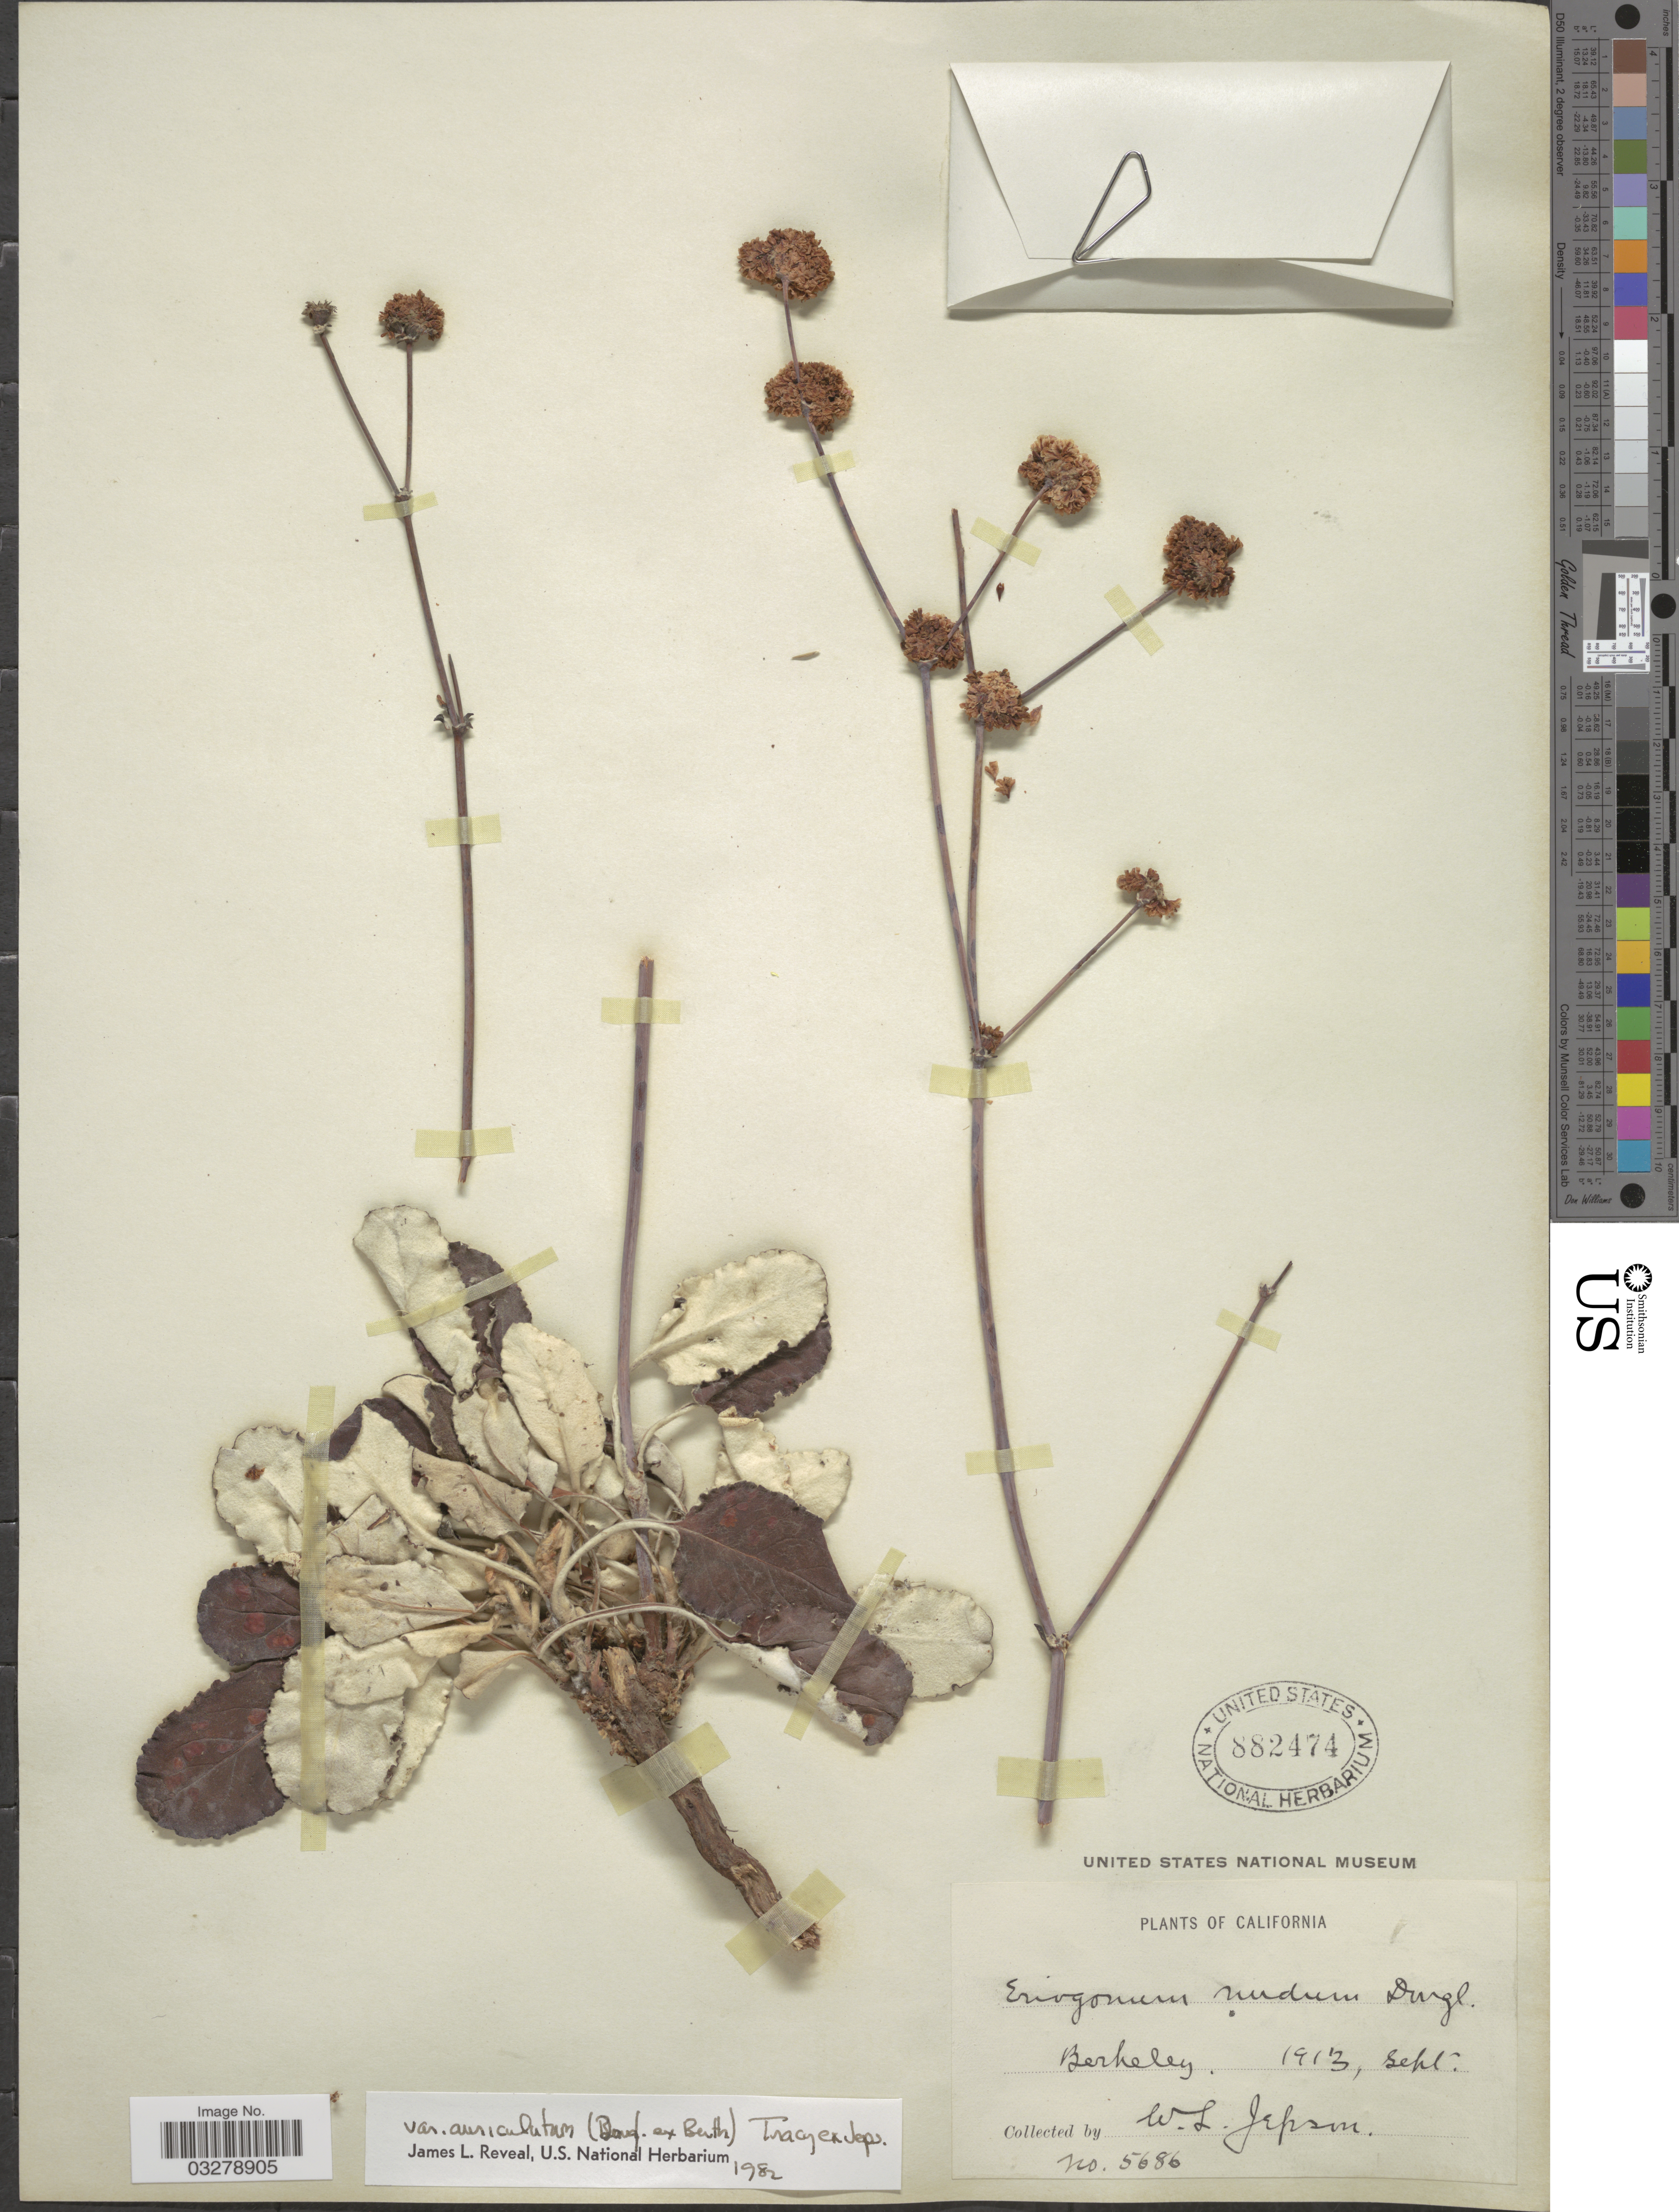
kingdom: Plantae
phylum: Tracheophyta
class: Magnoliopsida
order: Caryophyllales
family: Polygonaceae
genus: Eriogonum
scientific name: Eriogonum nudum var. auriculatum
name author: (Benth.) Tracy ex Jeps.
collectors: W. L. Jepson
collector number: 5686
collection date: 1913-09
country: United States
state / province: California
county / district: Alameda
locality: Berkeley.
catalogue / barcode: US 882474